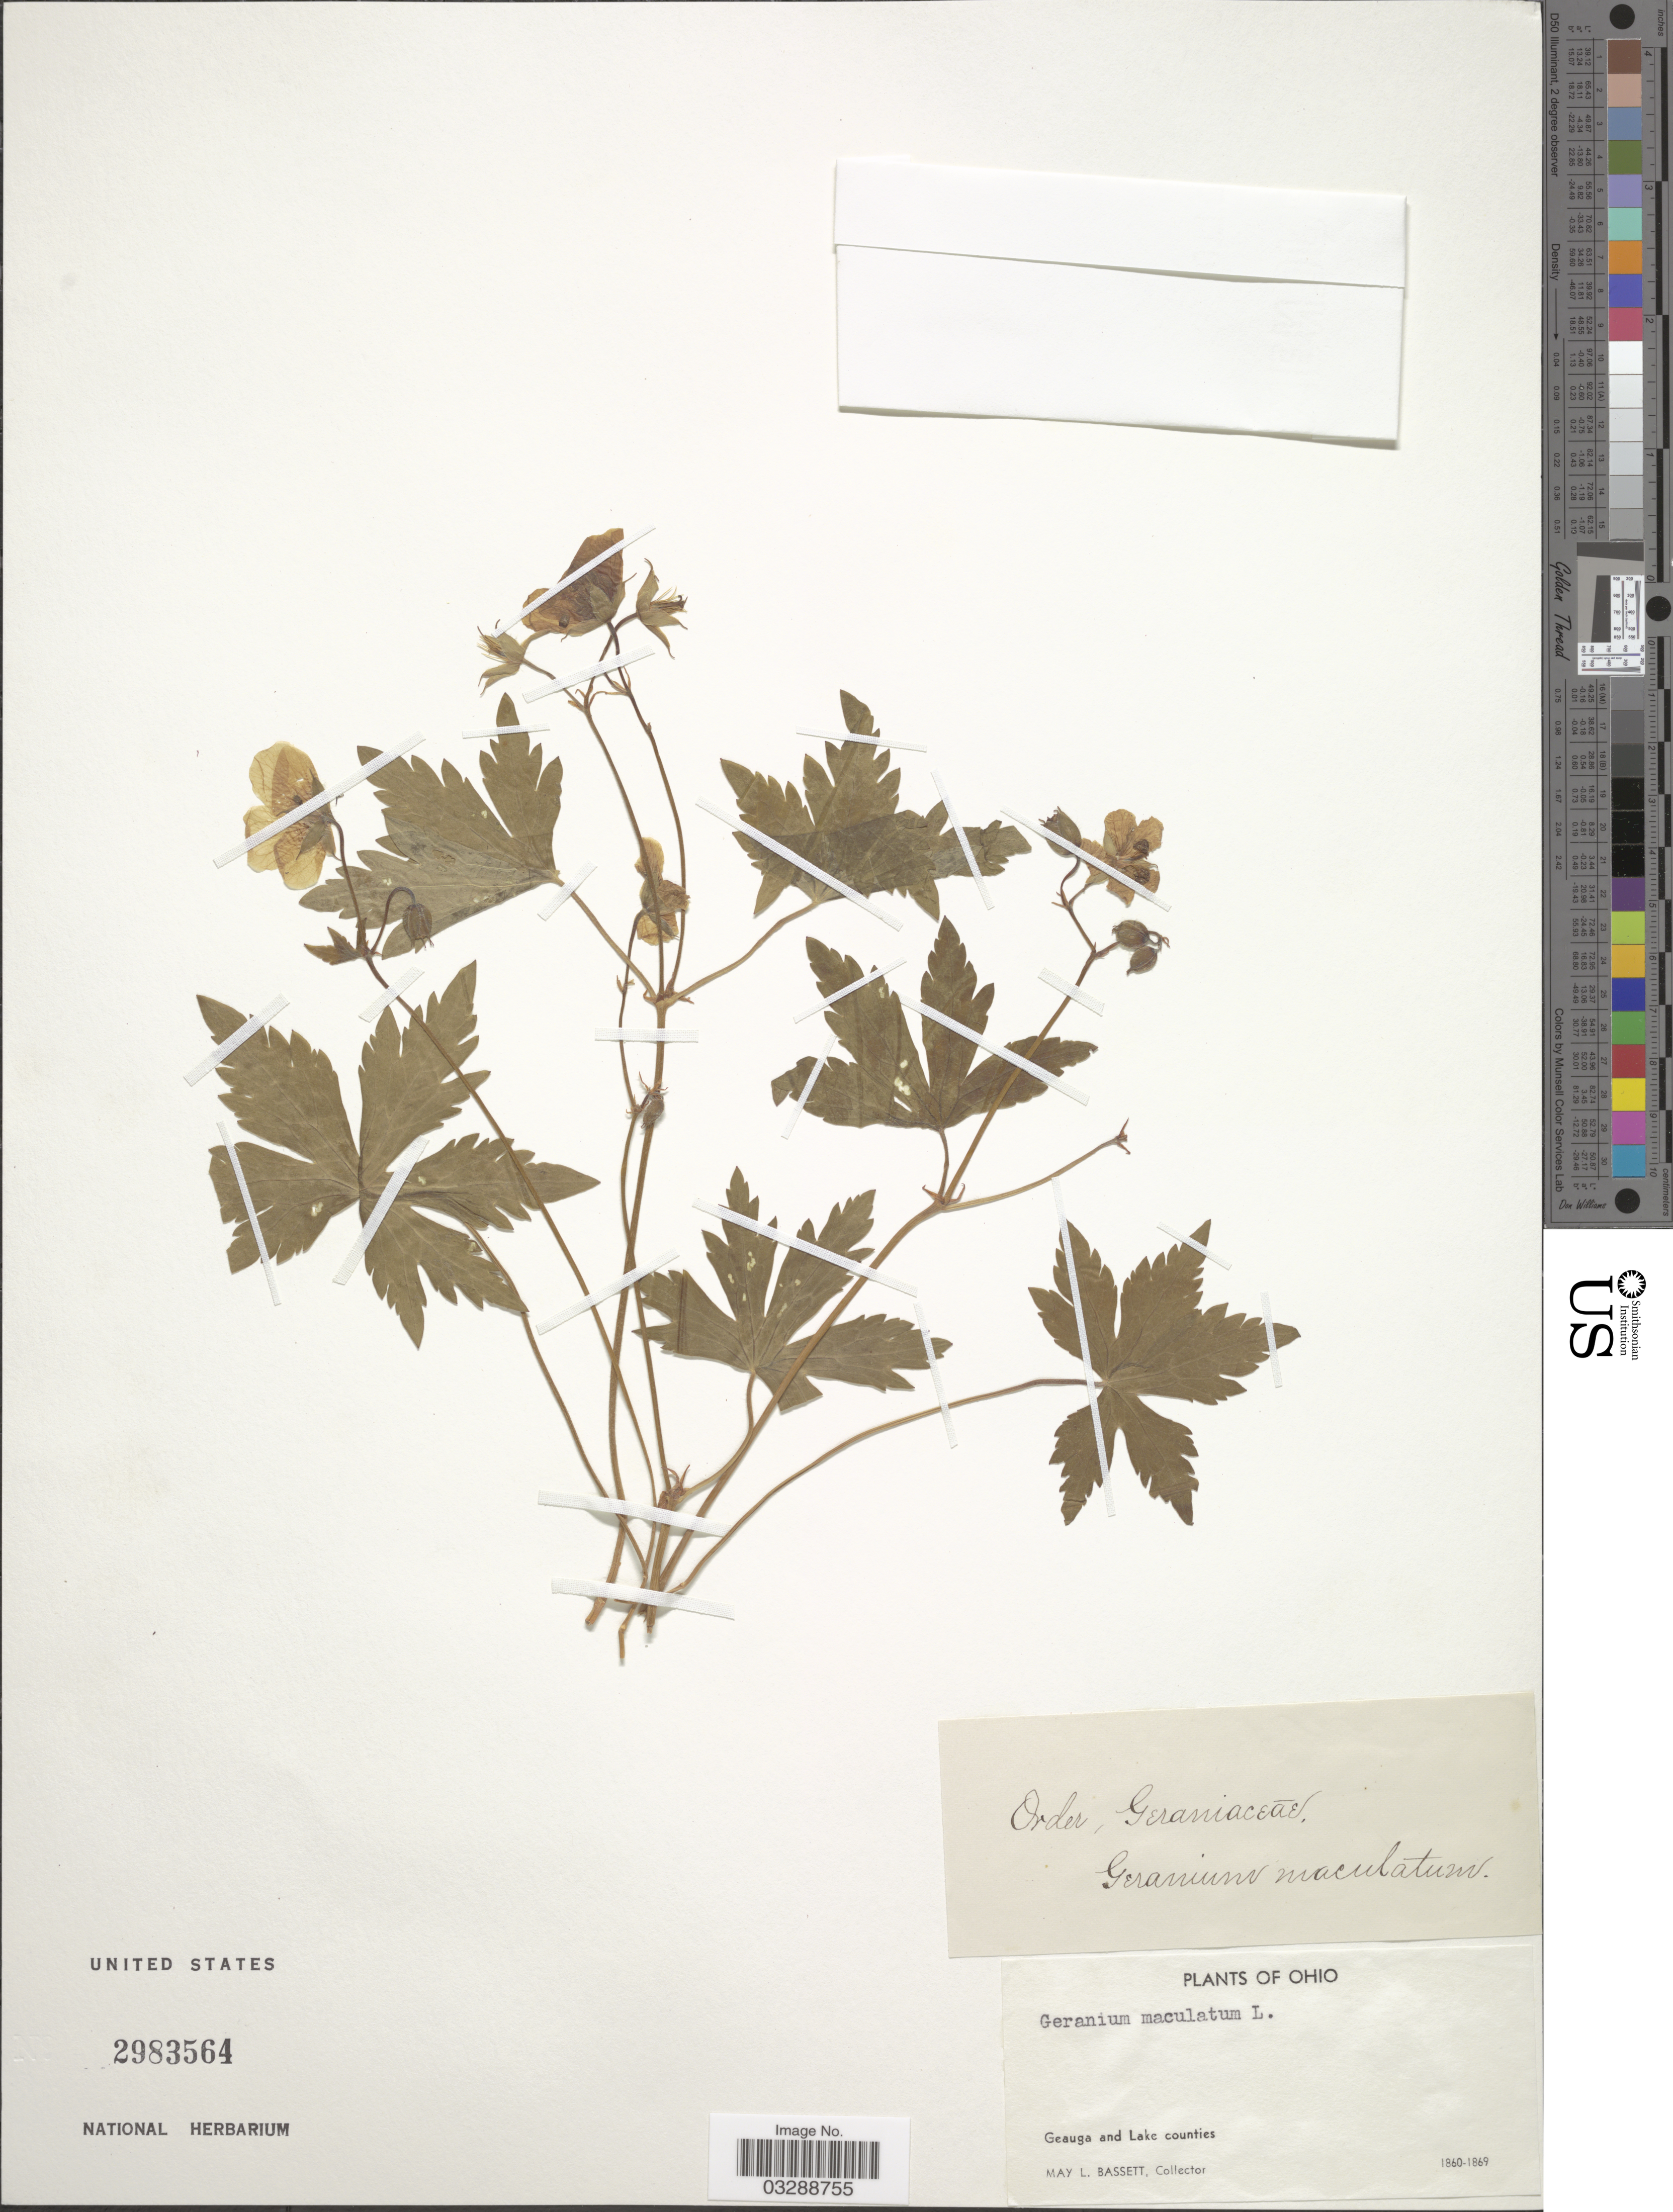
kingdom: Plantae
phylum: Tracheophyta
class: Magnoliopsida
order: Geraniales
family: Geraniaceae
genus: Geranium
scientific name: Geranium maculatum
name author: L.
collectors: M. L. Bassett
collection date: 1860/1869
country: United States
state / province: Ohio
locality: Geauga and Lake counties.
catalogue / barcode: US 2983564